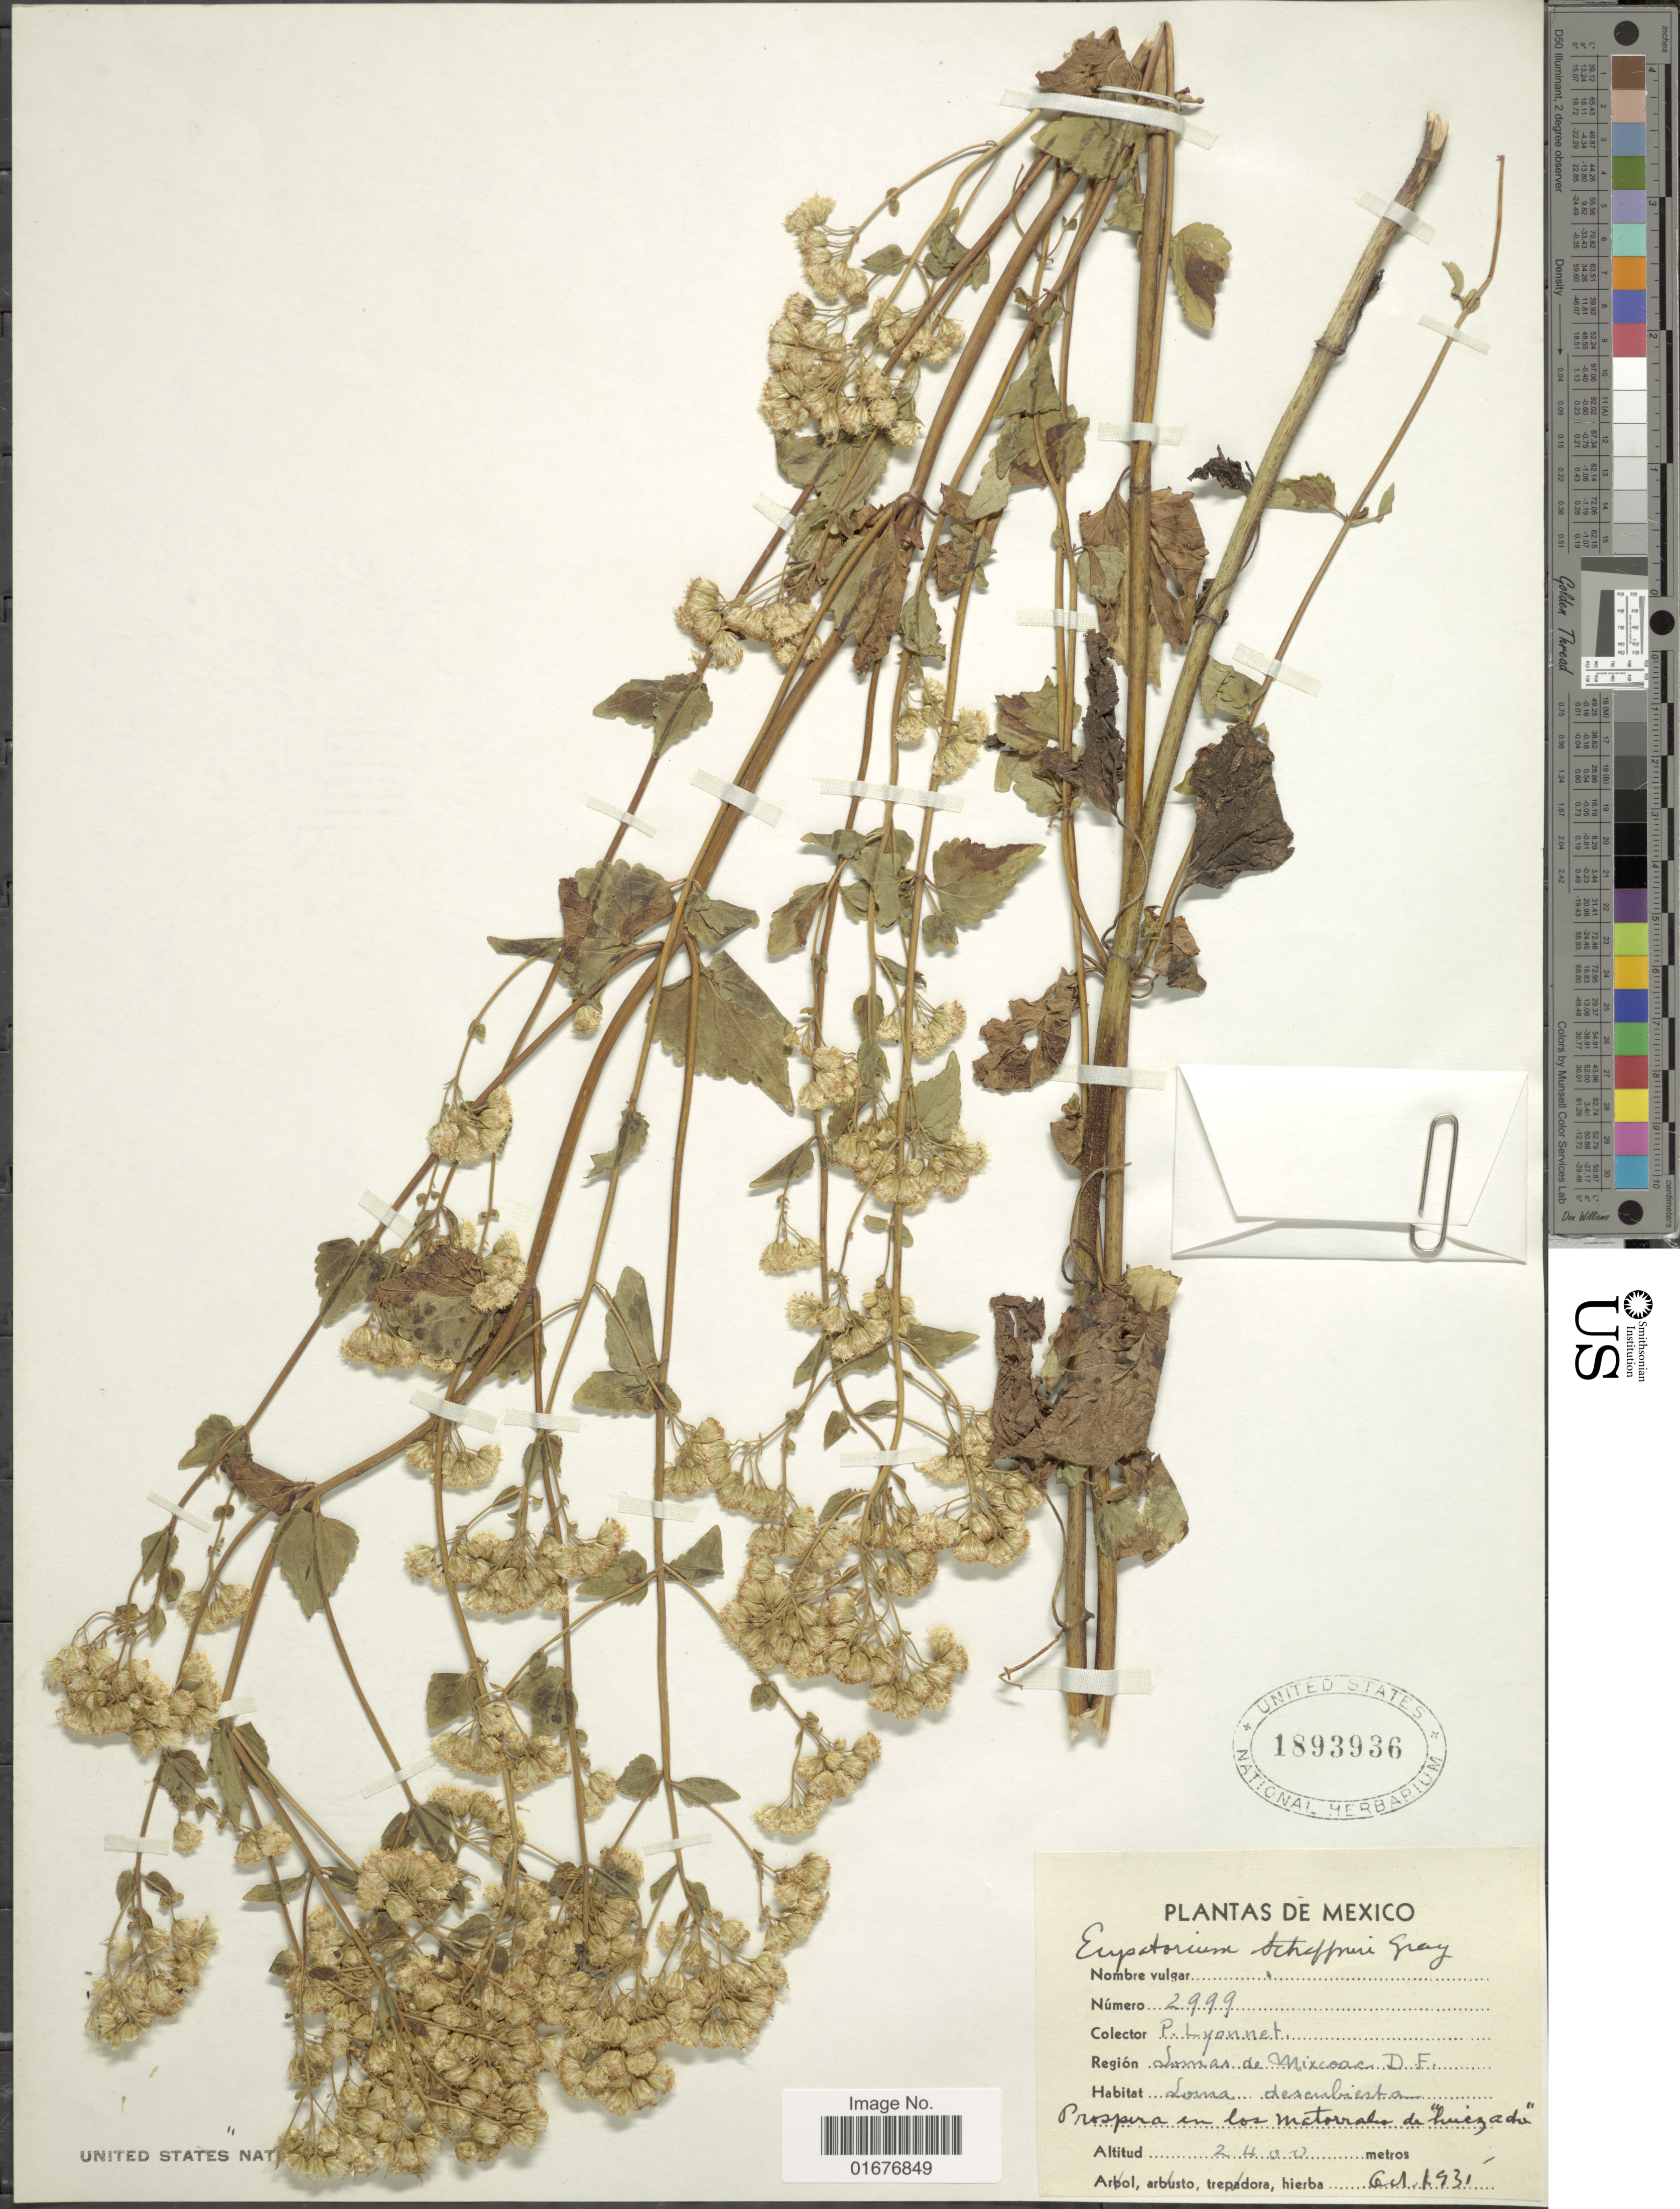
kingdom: Plantae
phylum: Tracheophyta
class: Magnoliopsida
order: Asterales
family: Asteraceae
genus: Ageratina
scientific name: Ageratina schaffneri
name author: (Sch. Bip. ex B.L. Rob.) R.M. King & H. Rob.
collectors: P. Lyonnet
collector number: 2999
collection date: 1931-10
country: Mexico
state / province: Distrito Federal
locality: Lumas de Mixcoac, D. F.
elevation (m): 2400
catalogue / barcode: US 1893936